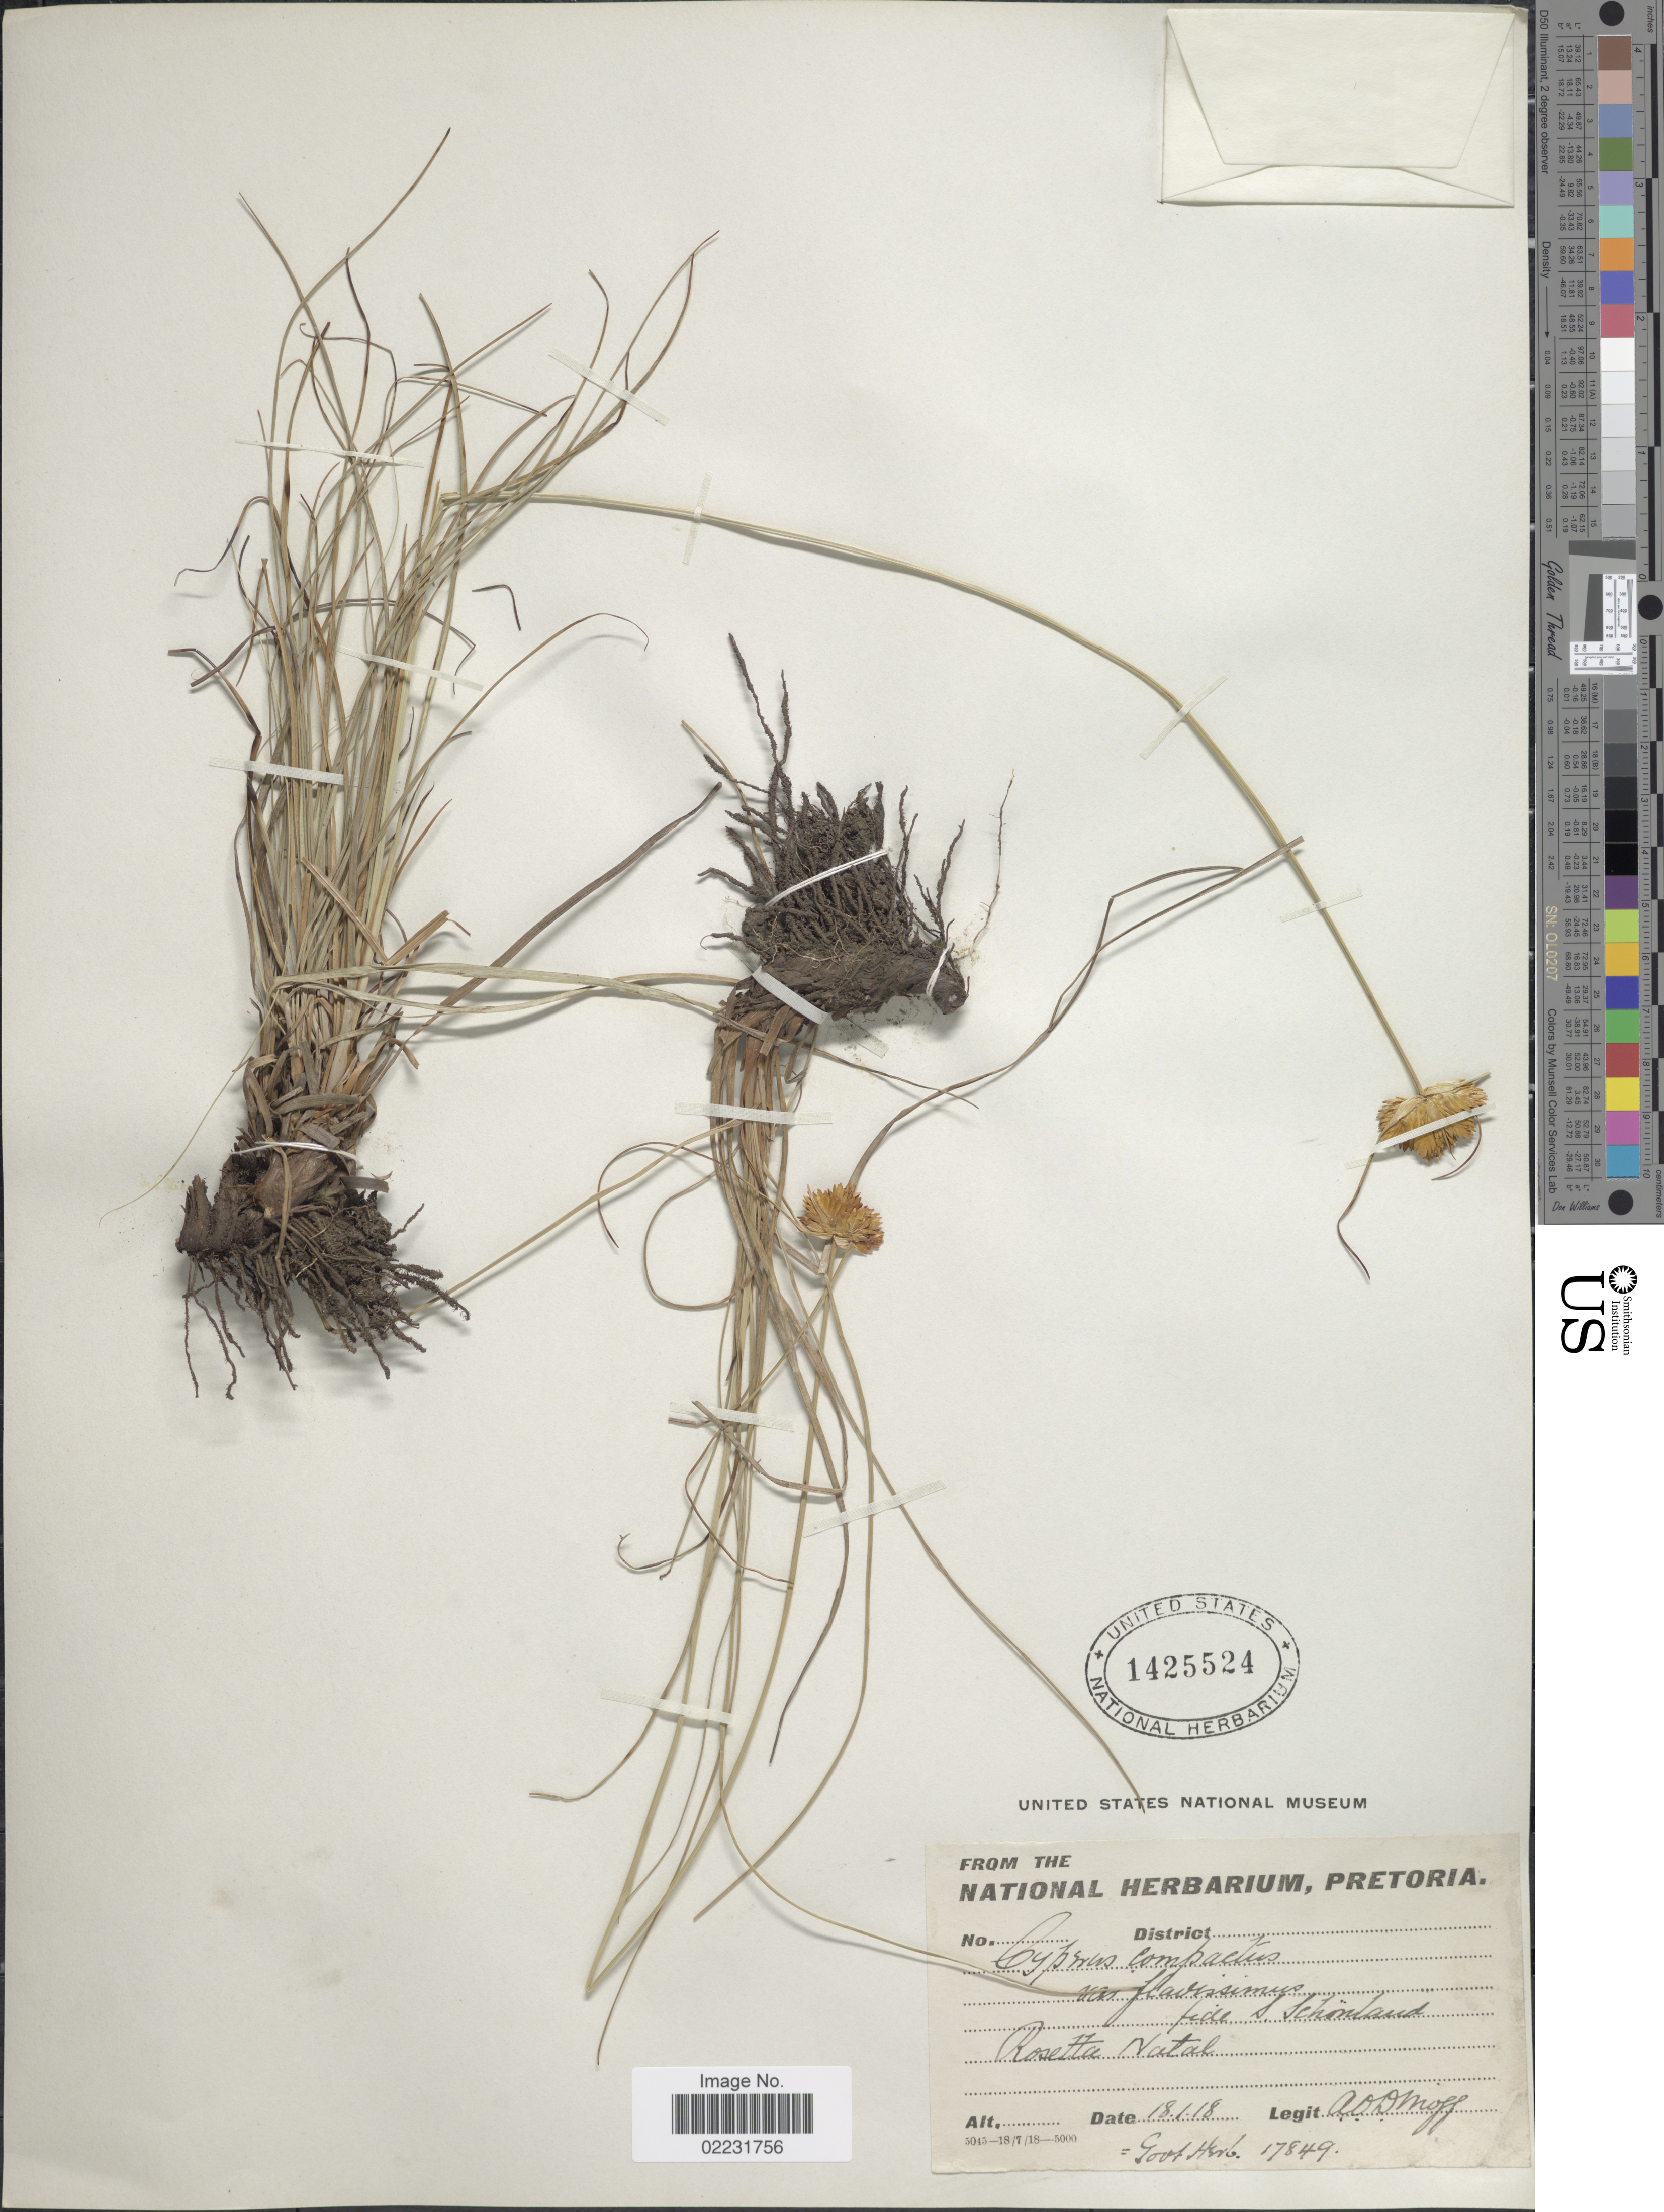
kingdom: Plantae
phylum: Tracheophyta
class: Liliopsida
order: Poales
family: Cyperaceae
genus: Cyperus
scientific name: Cyperus obtusiflorus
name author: Vahl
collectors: A. O. Mogg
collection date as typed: Transcribed d/m/y: 18/1/18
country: South Africa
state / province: KwaZulu-Natal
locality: Rosetta Natal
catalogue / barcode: US 1425524